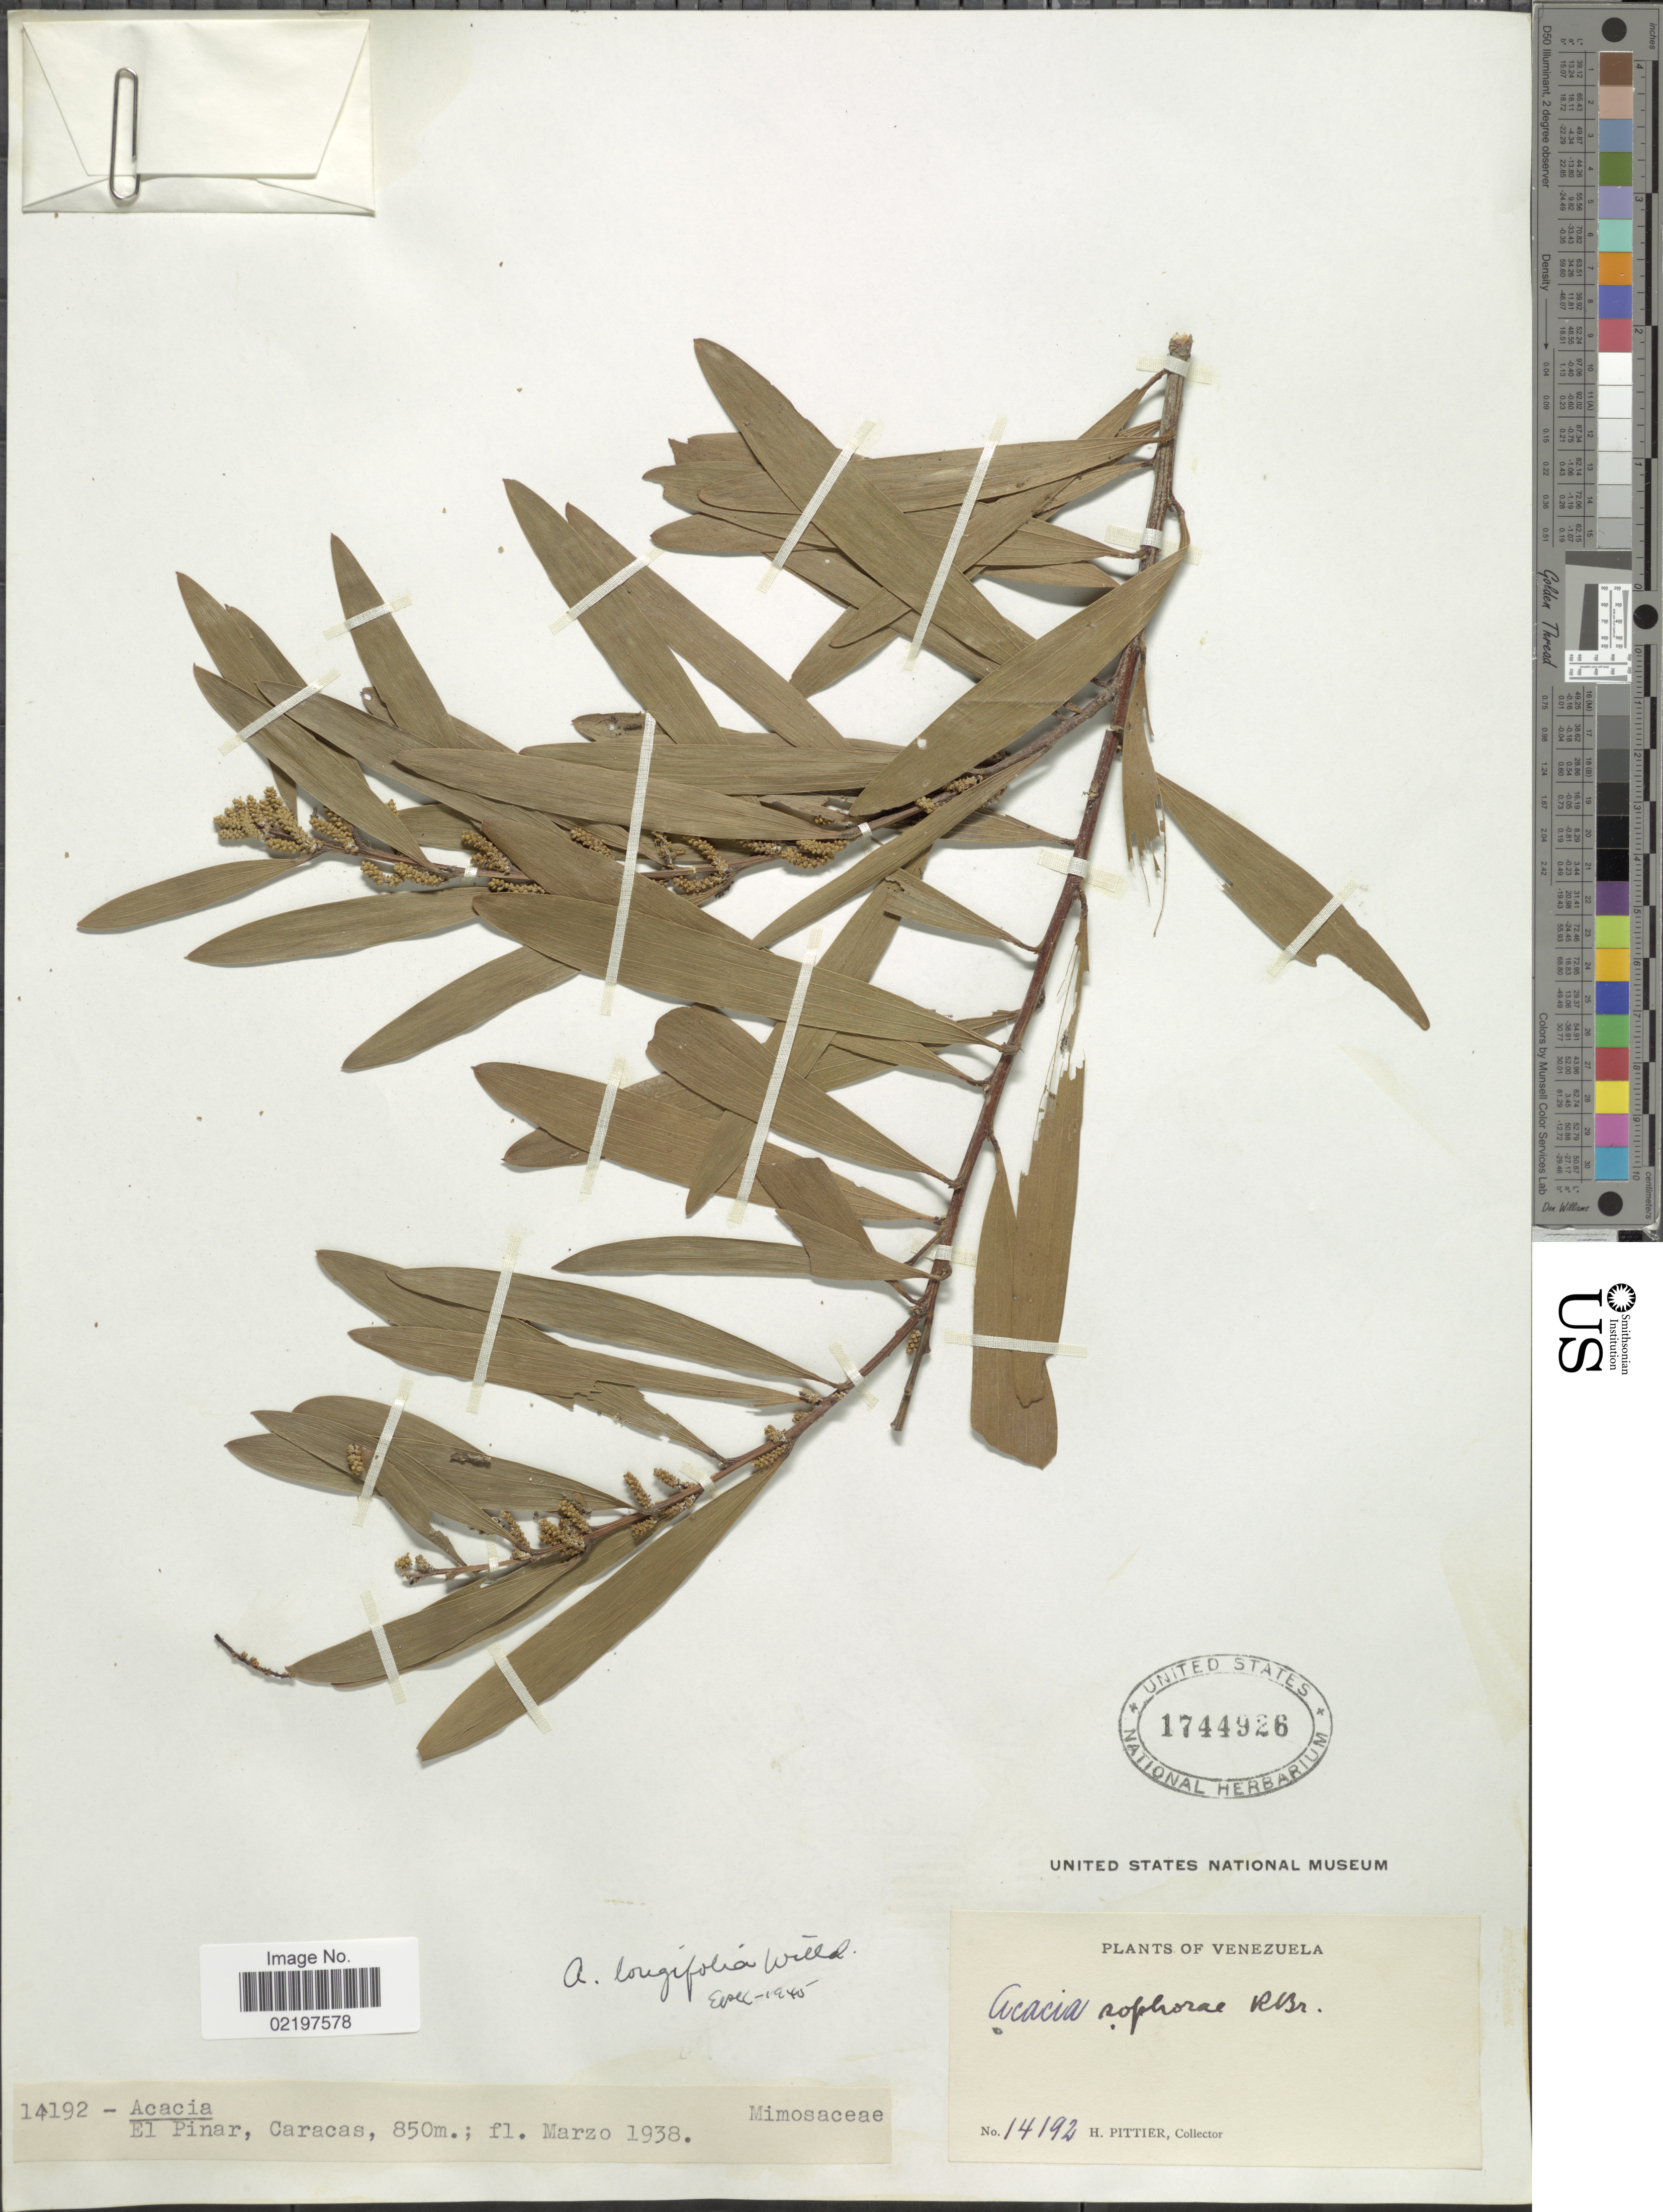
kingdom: Plantae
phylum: Tracheophyta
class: Magnoliopsida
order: Fabales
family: Fabaceae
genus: Acacia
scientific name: Acacia longifolia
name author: (Andrews) Willd.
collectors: H. F. Pittier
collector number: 14192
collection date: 1938-03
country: Venezuela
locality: El Pinar, Caracas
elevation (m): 850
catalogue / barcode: US 1744926